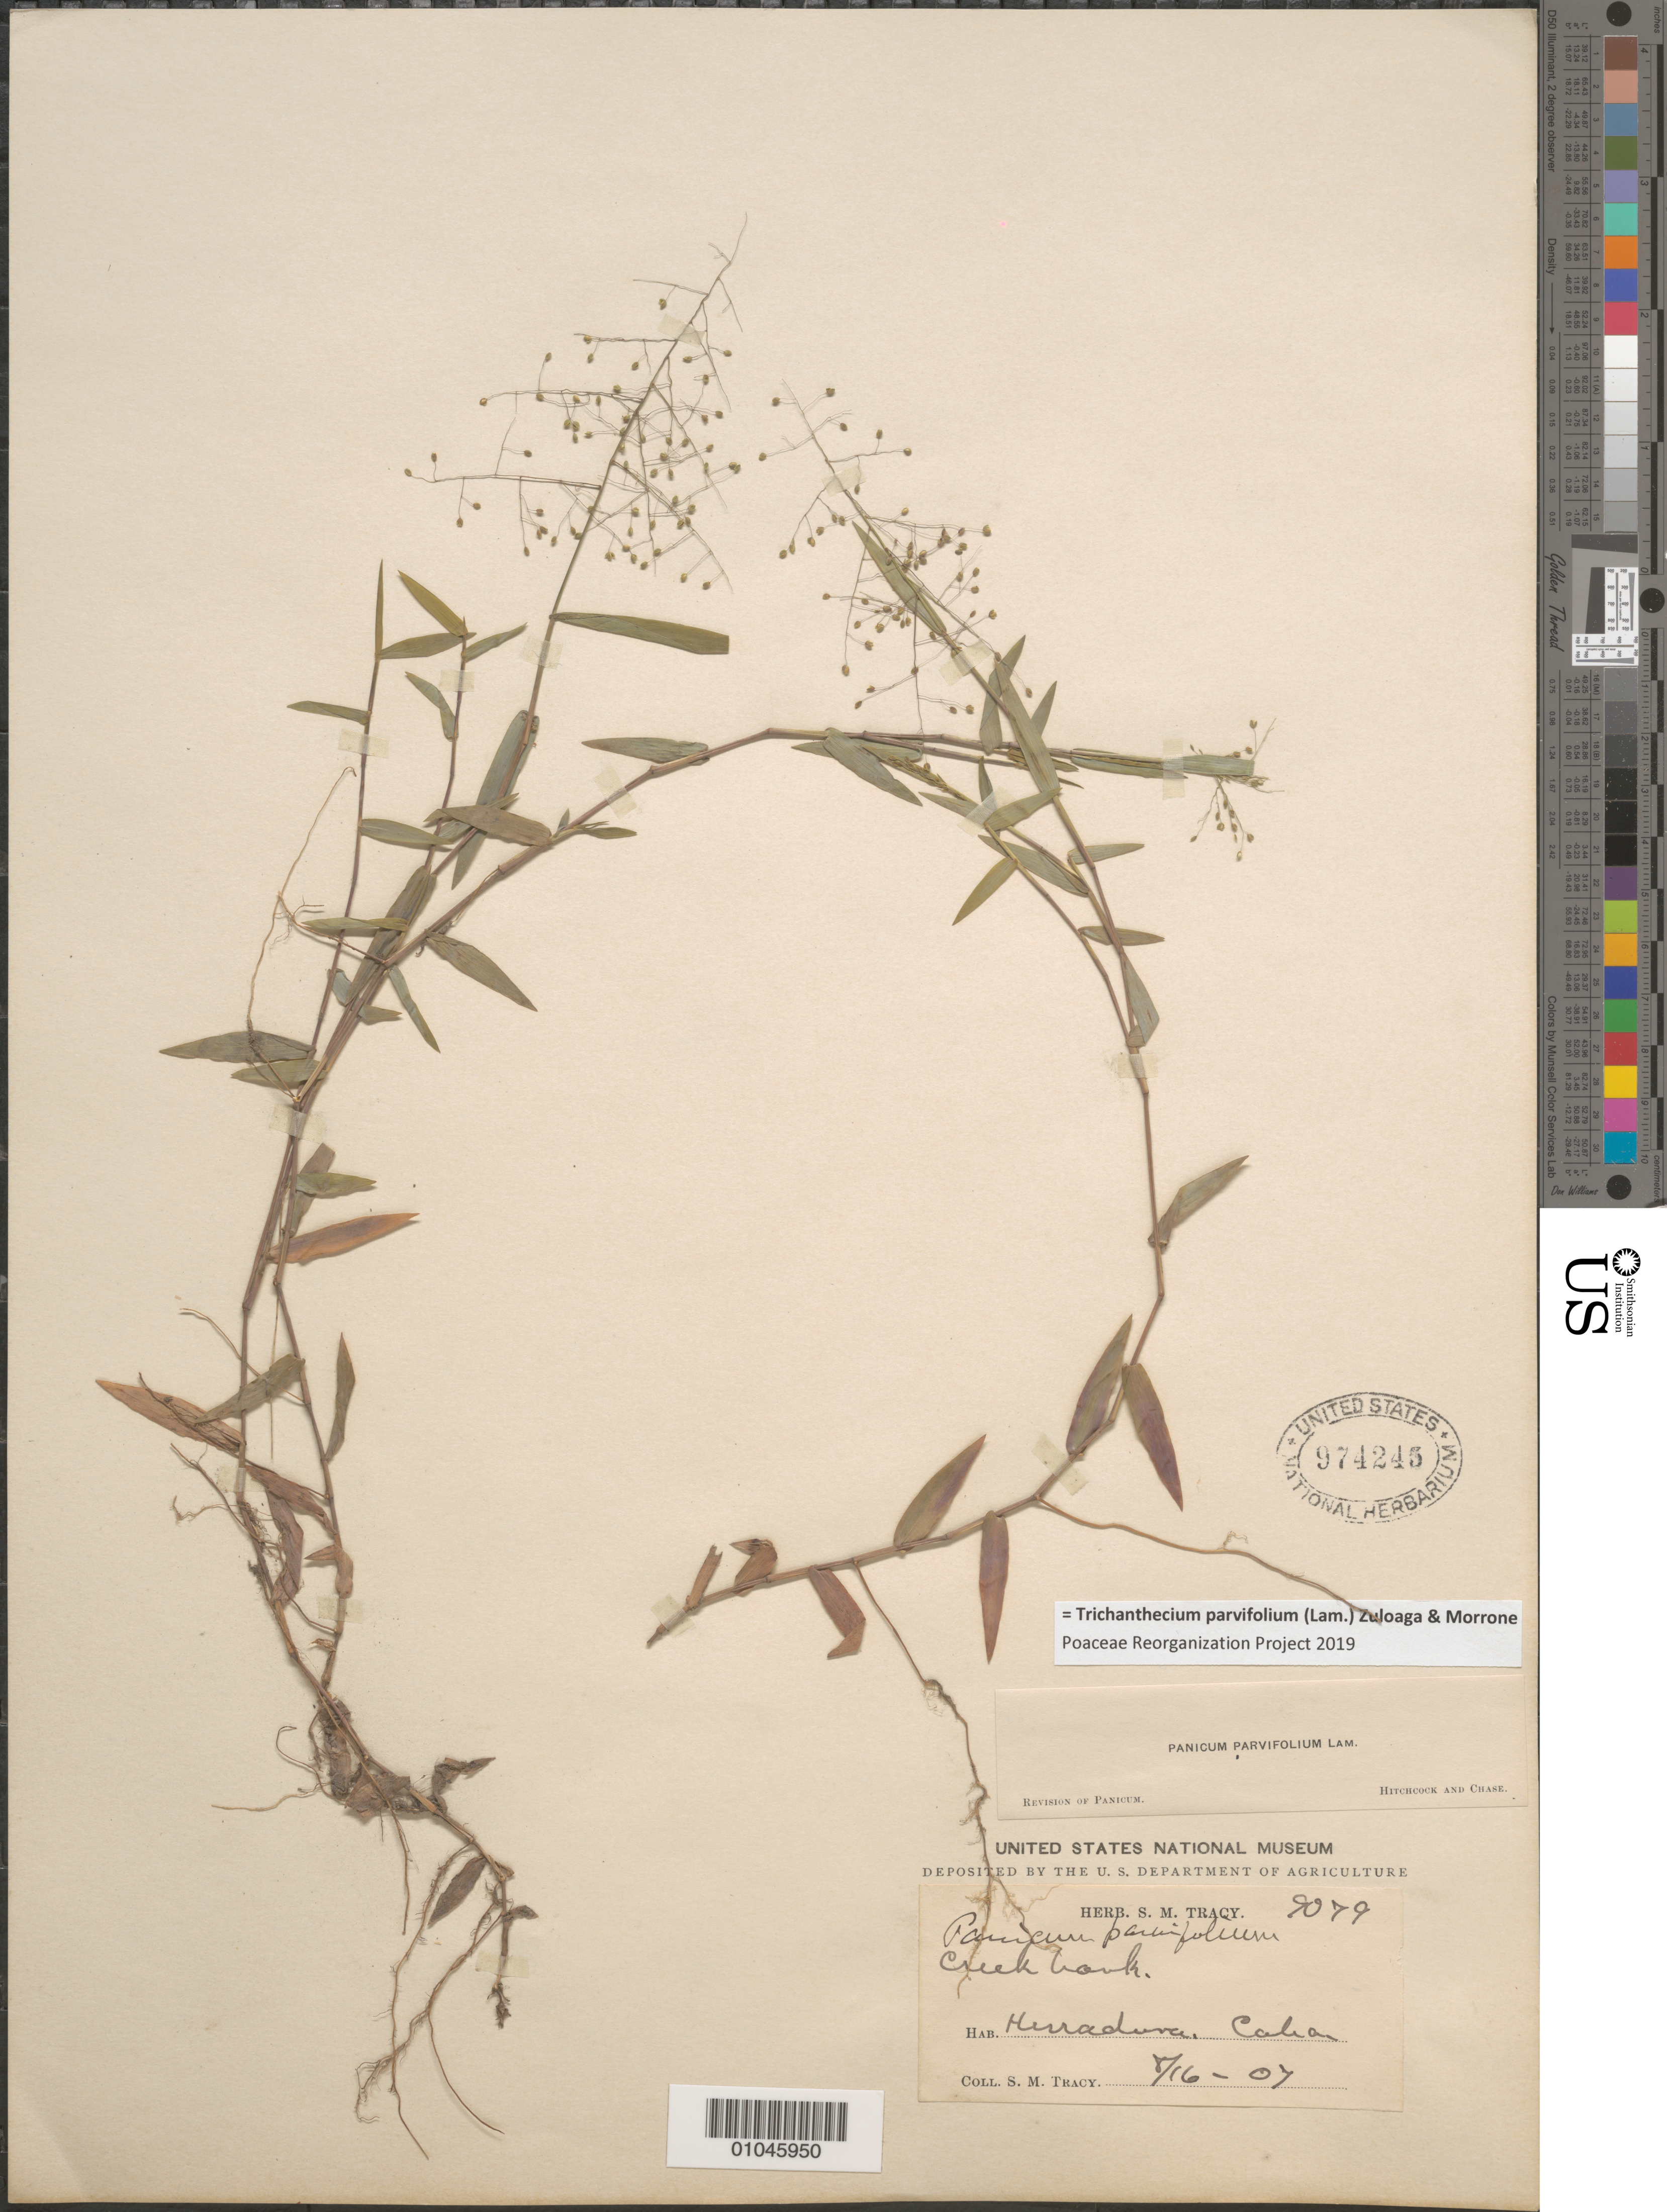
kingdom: Plantae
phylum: Tracheophyta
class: Liliopsida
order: Poales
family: Poaceae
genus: Panicum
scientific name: Panicum parvifolium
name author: Lam.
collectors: S. M. Tracy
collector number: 9079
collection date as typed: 16 Aug 1907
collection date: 1907-08-16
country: Cuba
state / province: Ciego de Ávila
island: Cuba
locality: Herradura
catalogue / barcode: US 974245